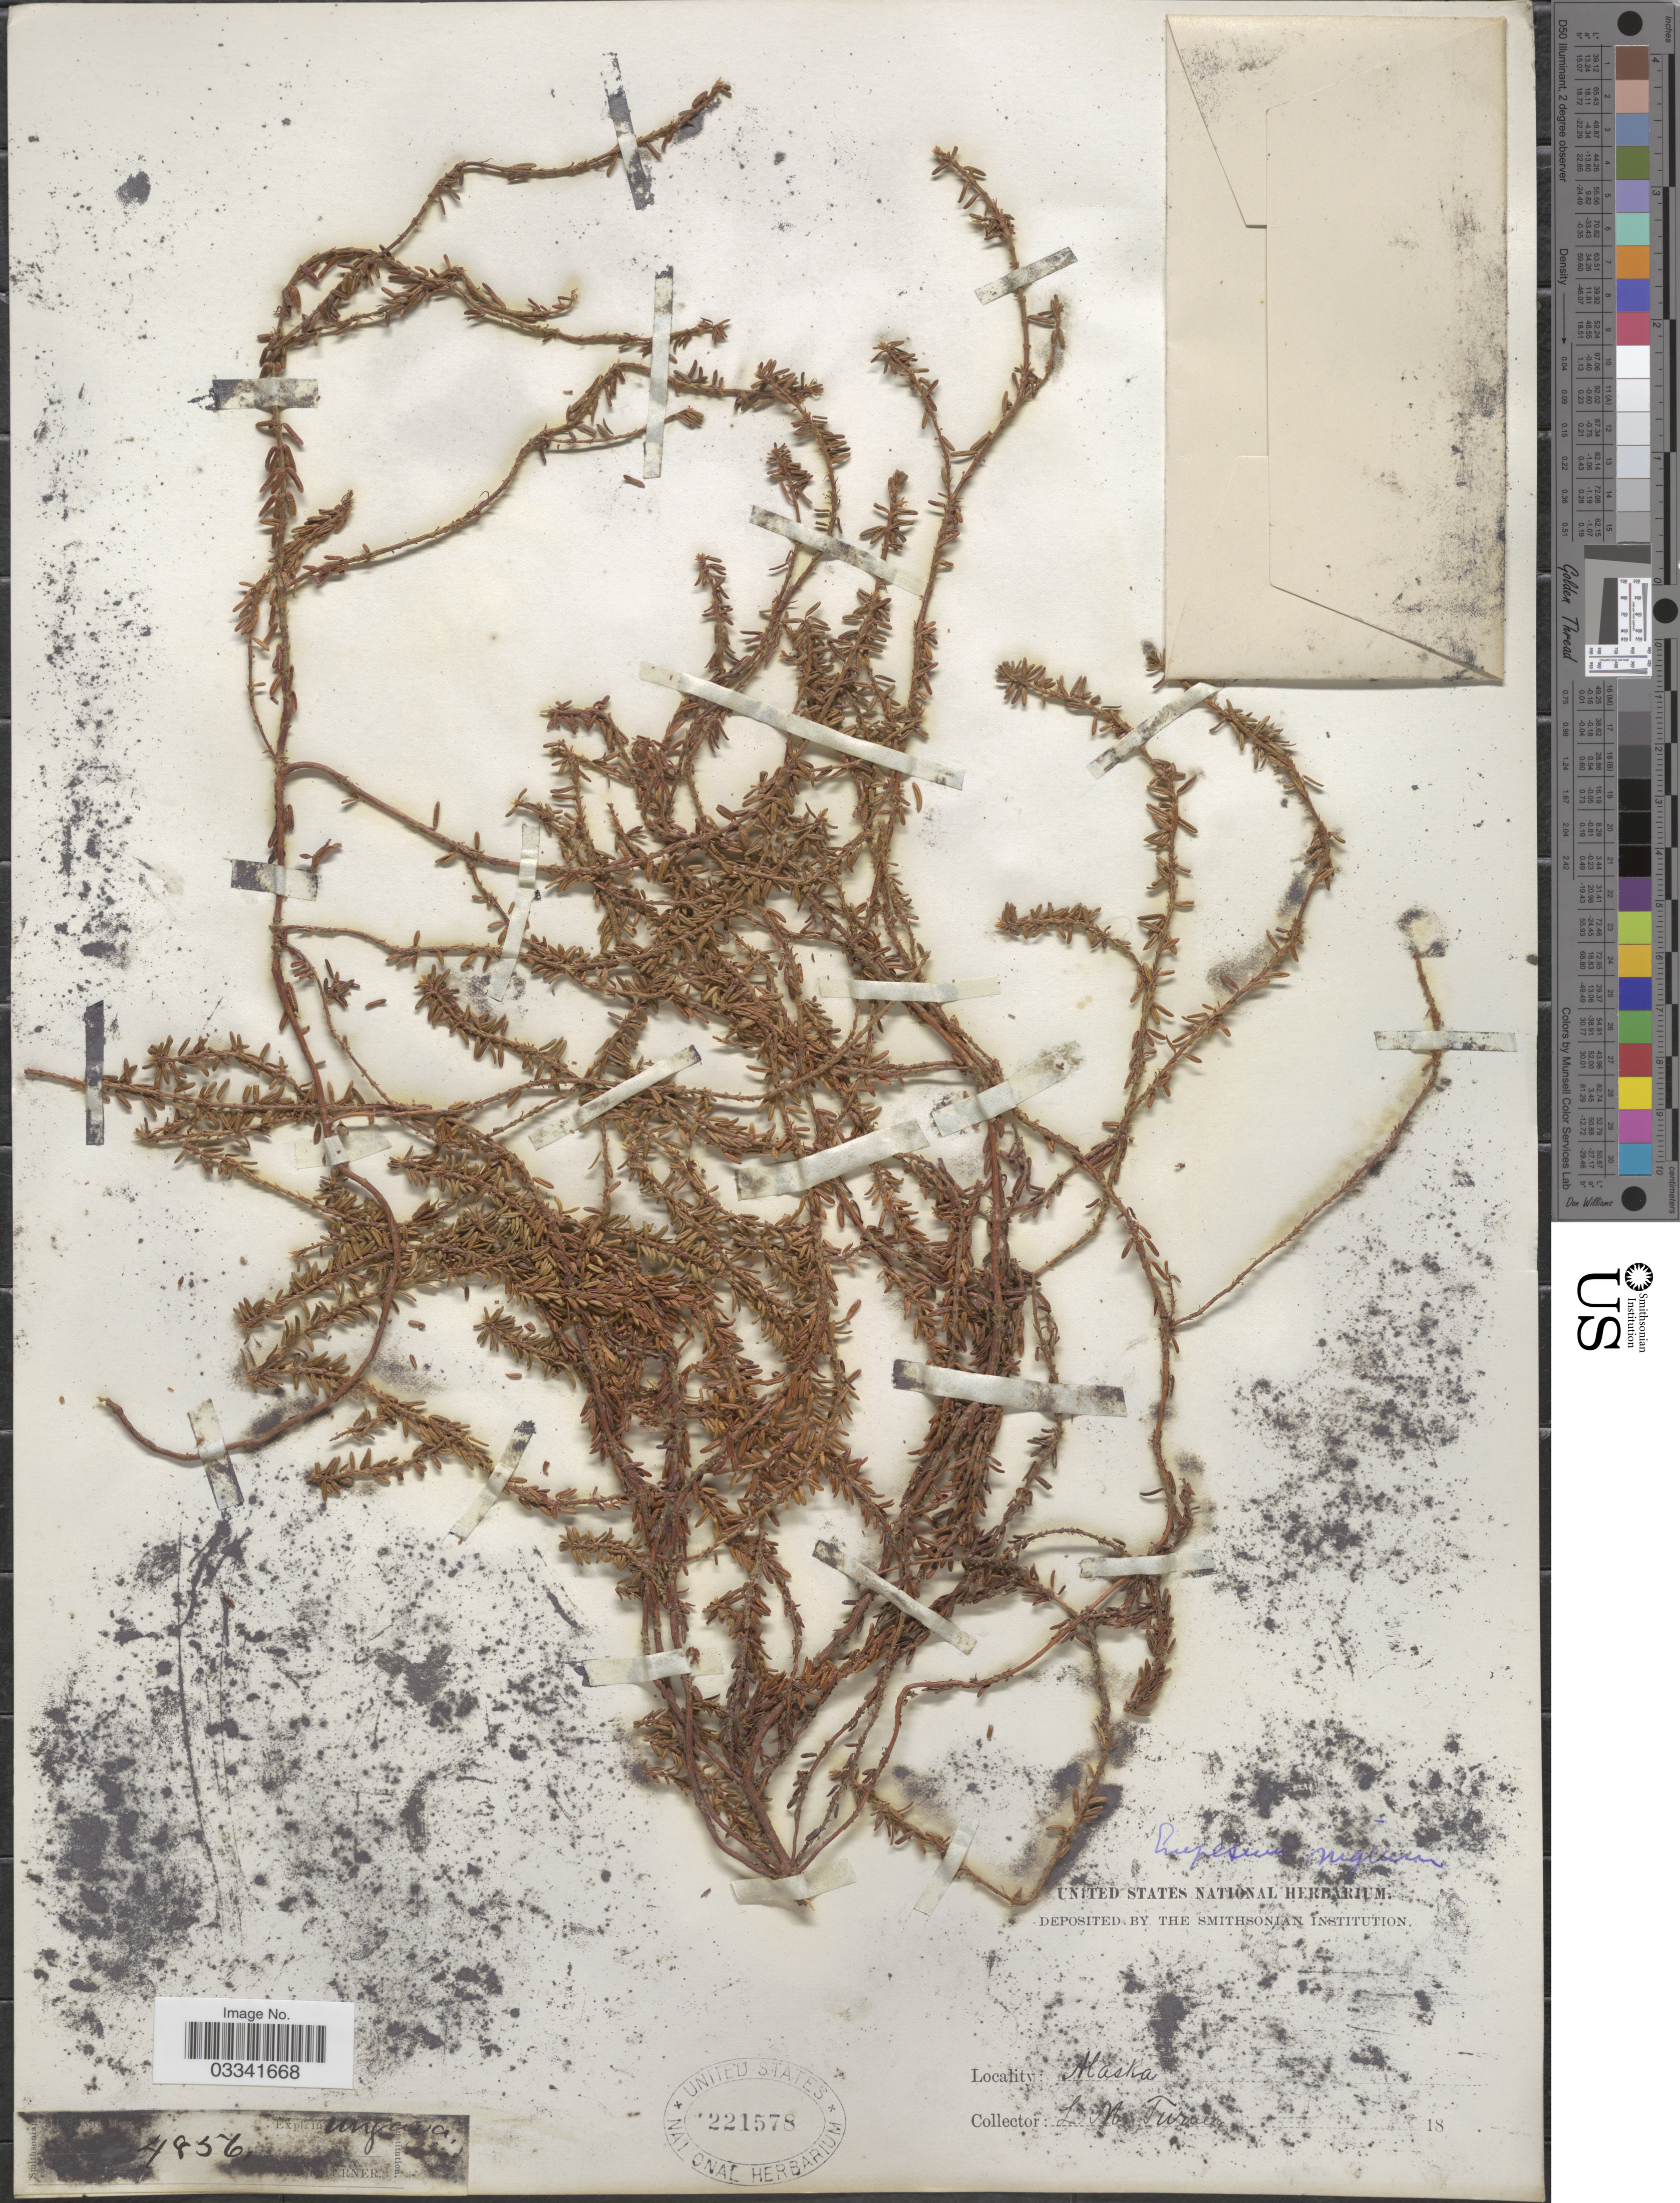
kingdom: Plantae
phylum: Tracheophyta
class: Magnoliopsida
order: Ericales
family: Ericaceae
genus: Empetrum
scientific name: Empetrum nigrum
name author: L.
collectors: L. M. Turner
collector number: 4856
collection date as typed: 18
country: United States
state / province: Alaska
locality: Ungava.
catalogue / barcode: US 221578